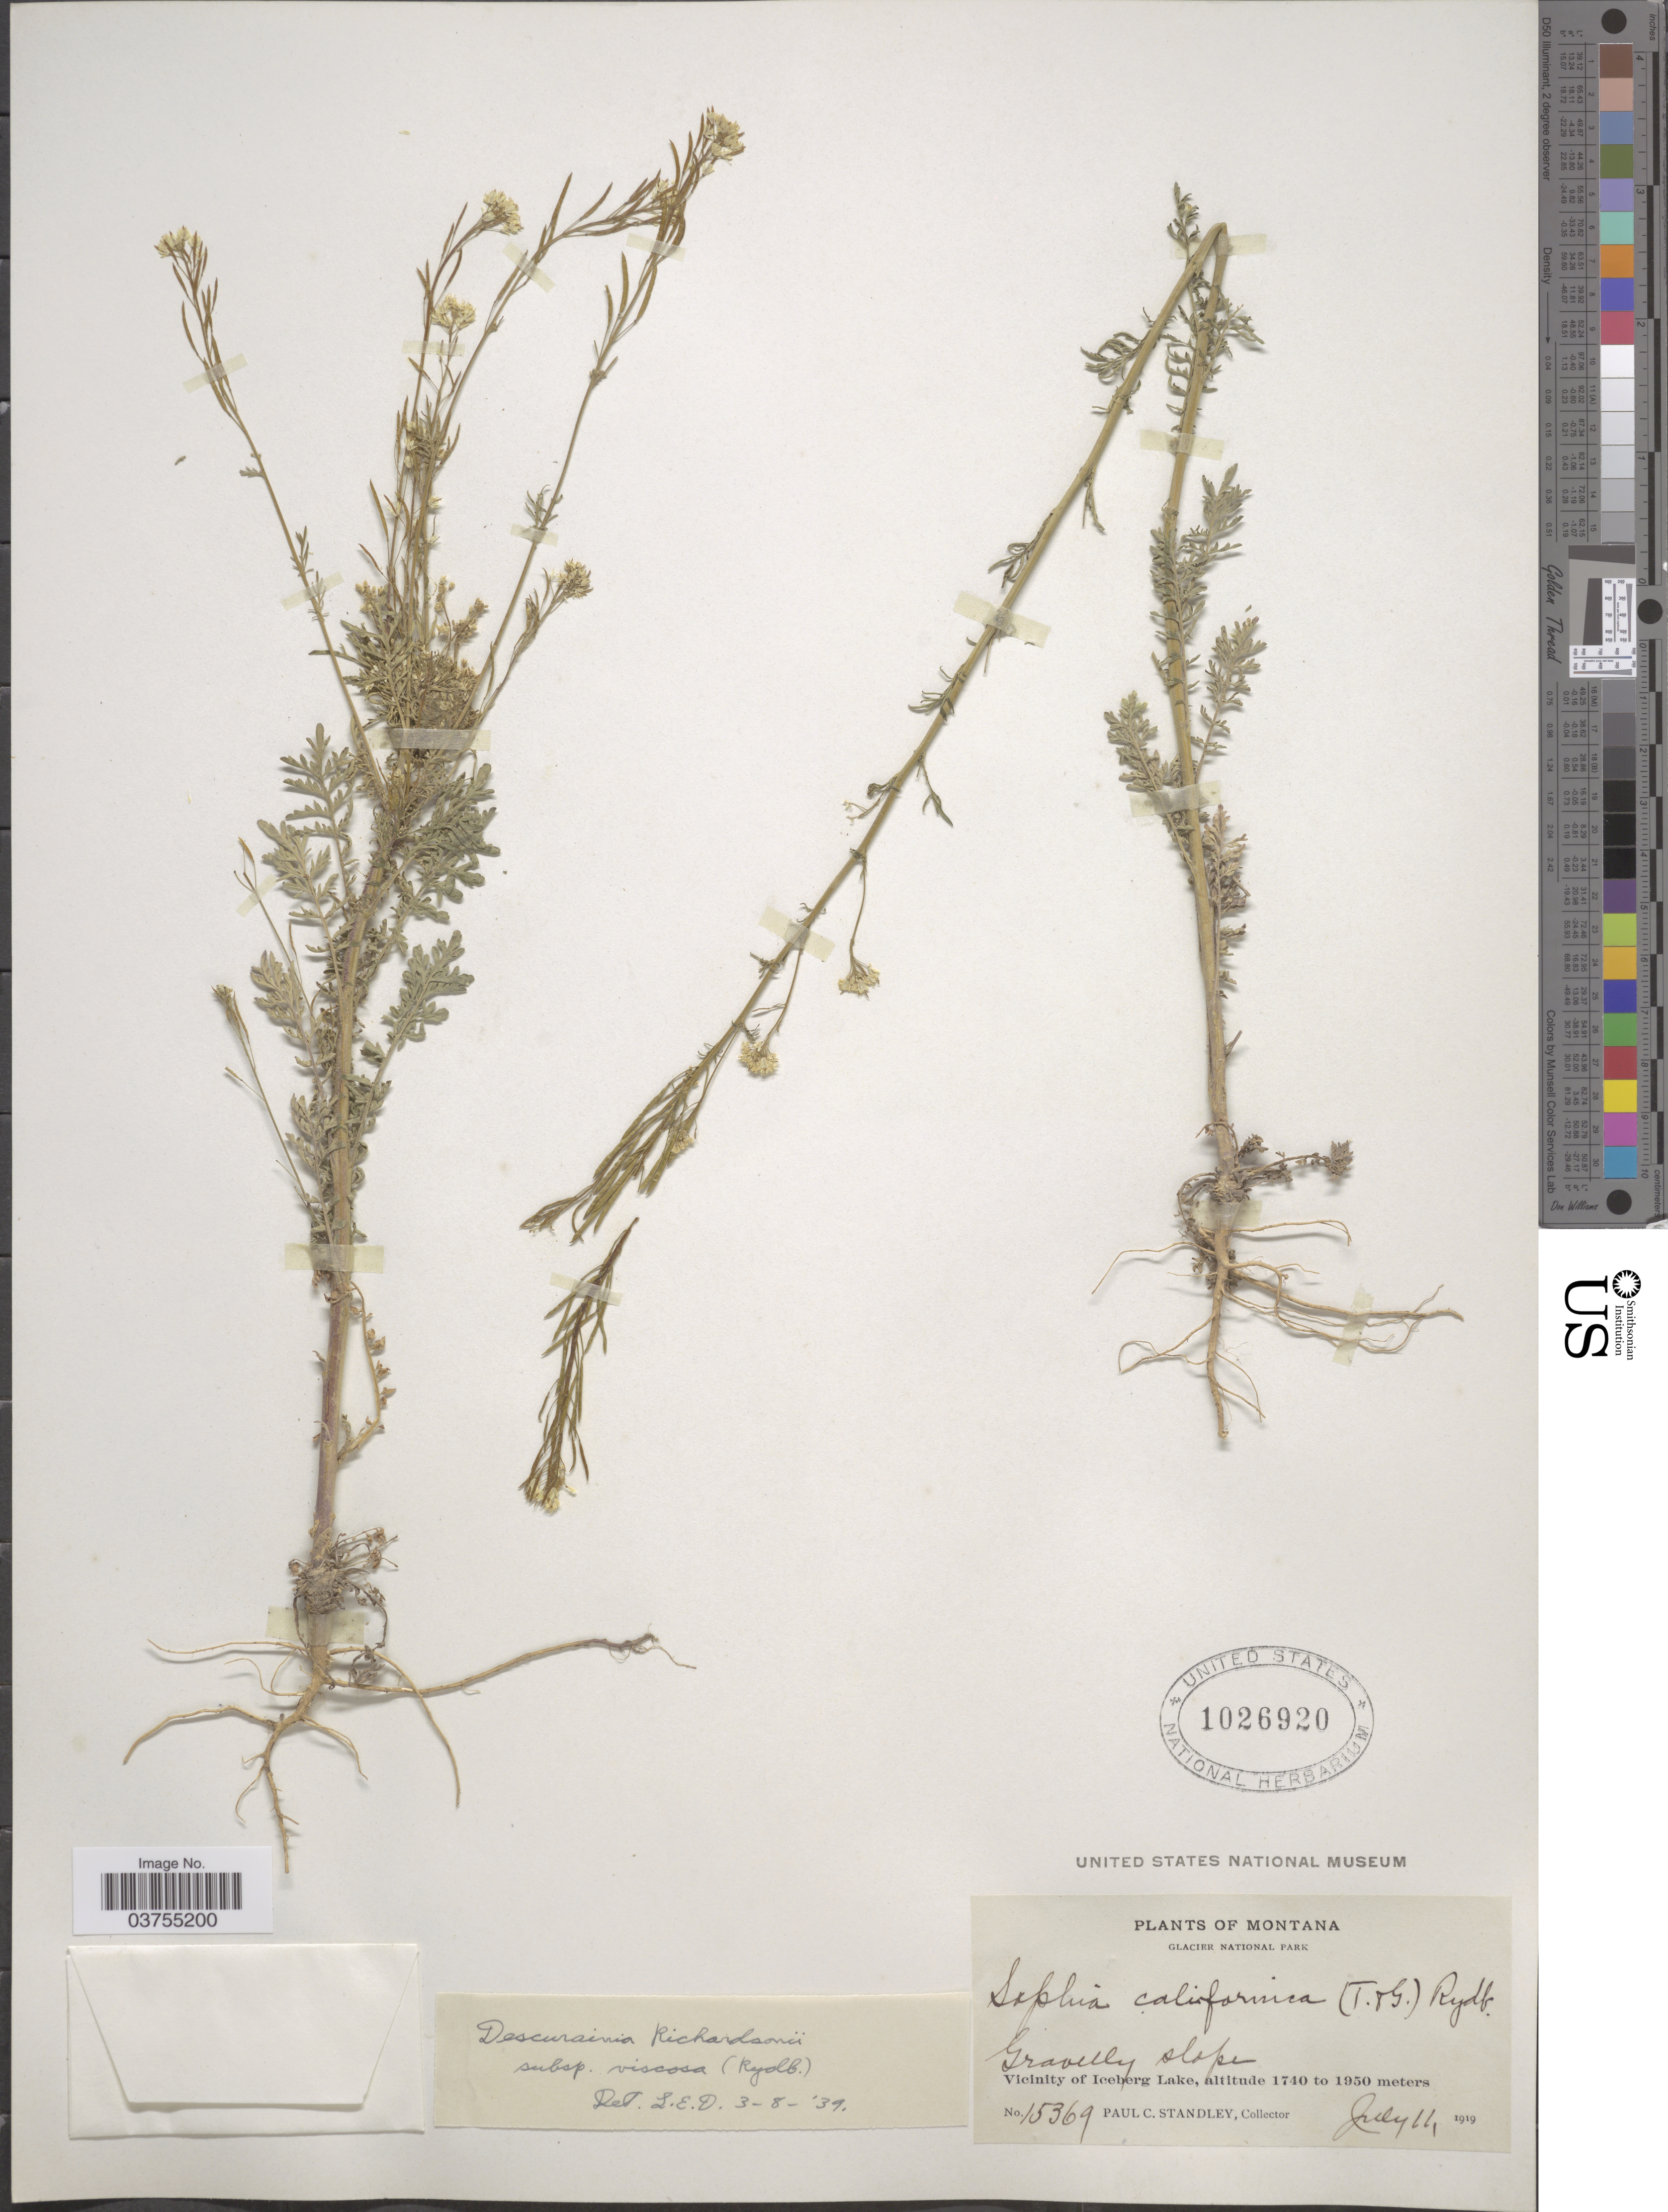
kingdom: Plantae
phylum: Tracheophyta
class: Magnoliopsida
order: Brassicales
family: Brassicaceae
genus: Descurainia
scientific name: Descurainia richardsonii subsp. viscosa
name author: (Rydb.) Detling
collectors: P. C. Standley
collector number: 15369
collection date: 1919-07-11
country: United States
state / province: Montana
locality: Glacier National Park. Vicinity of Iceberg Lake.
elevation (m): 1740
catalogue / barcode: US 1026920